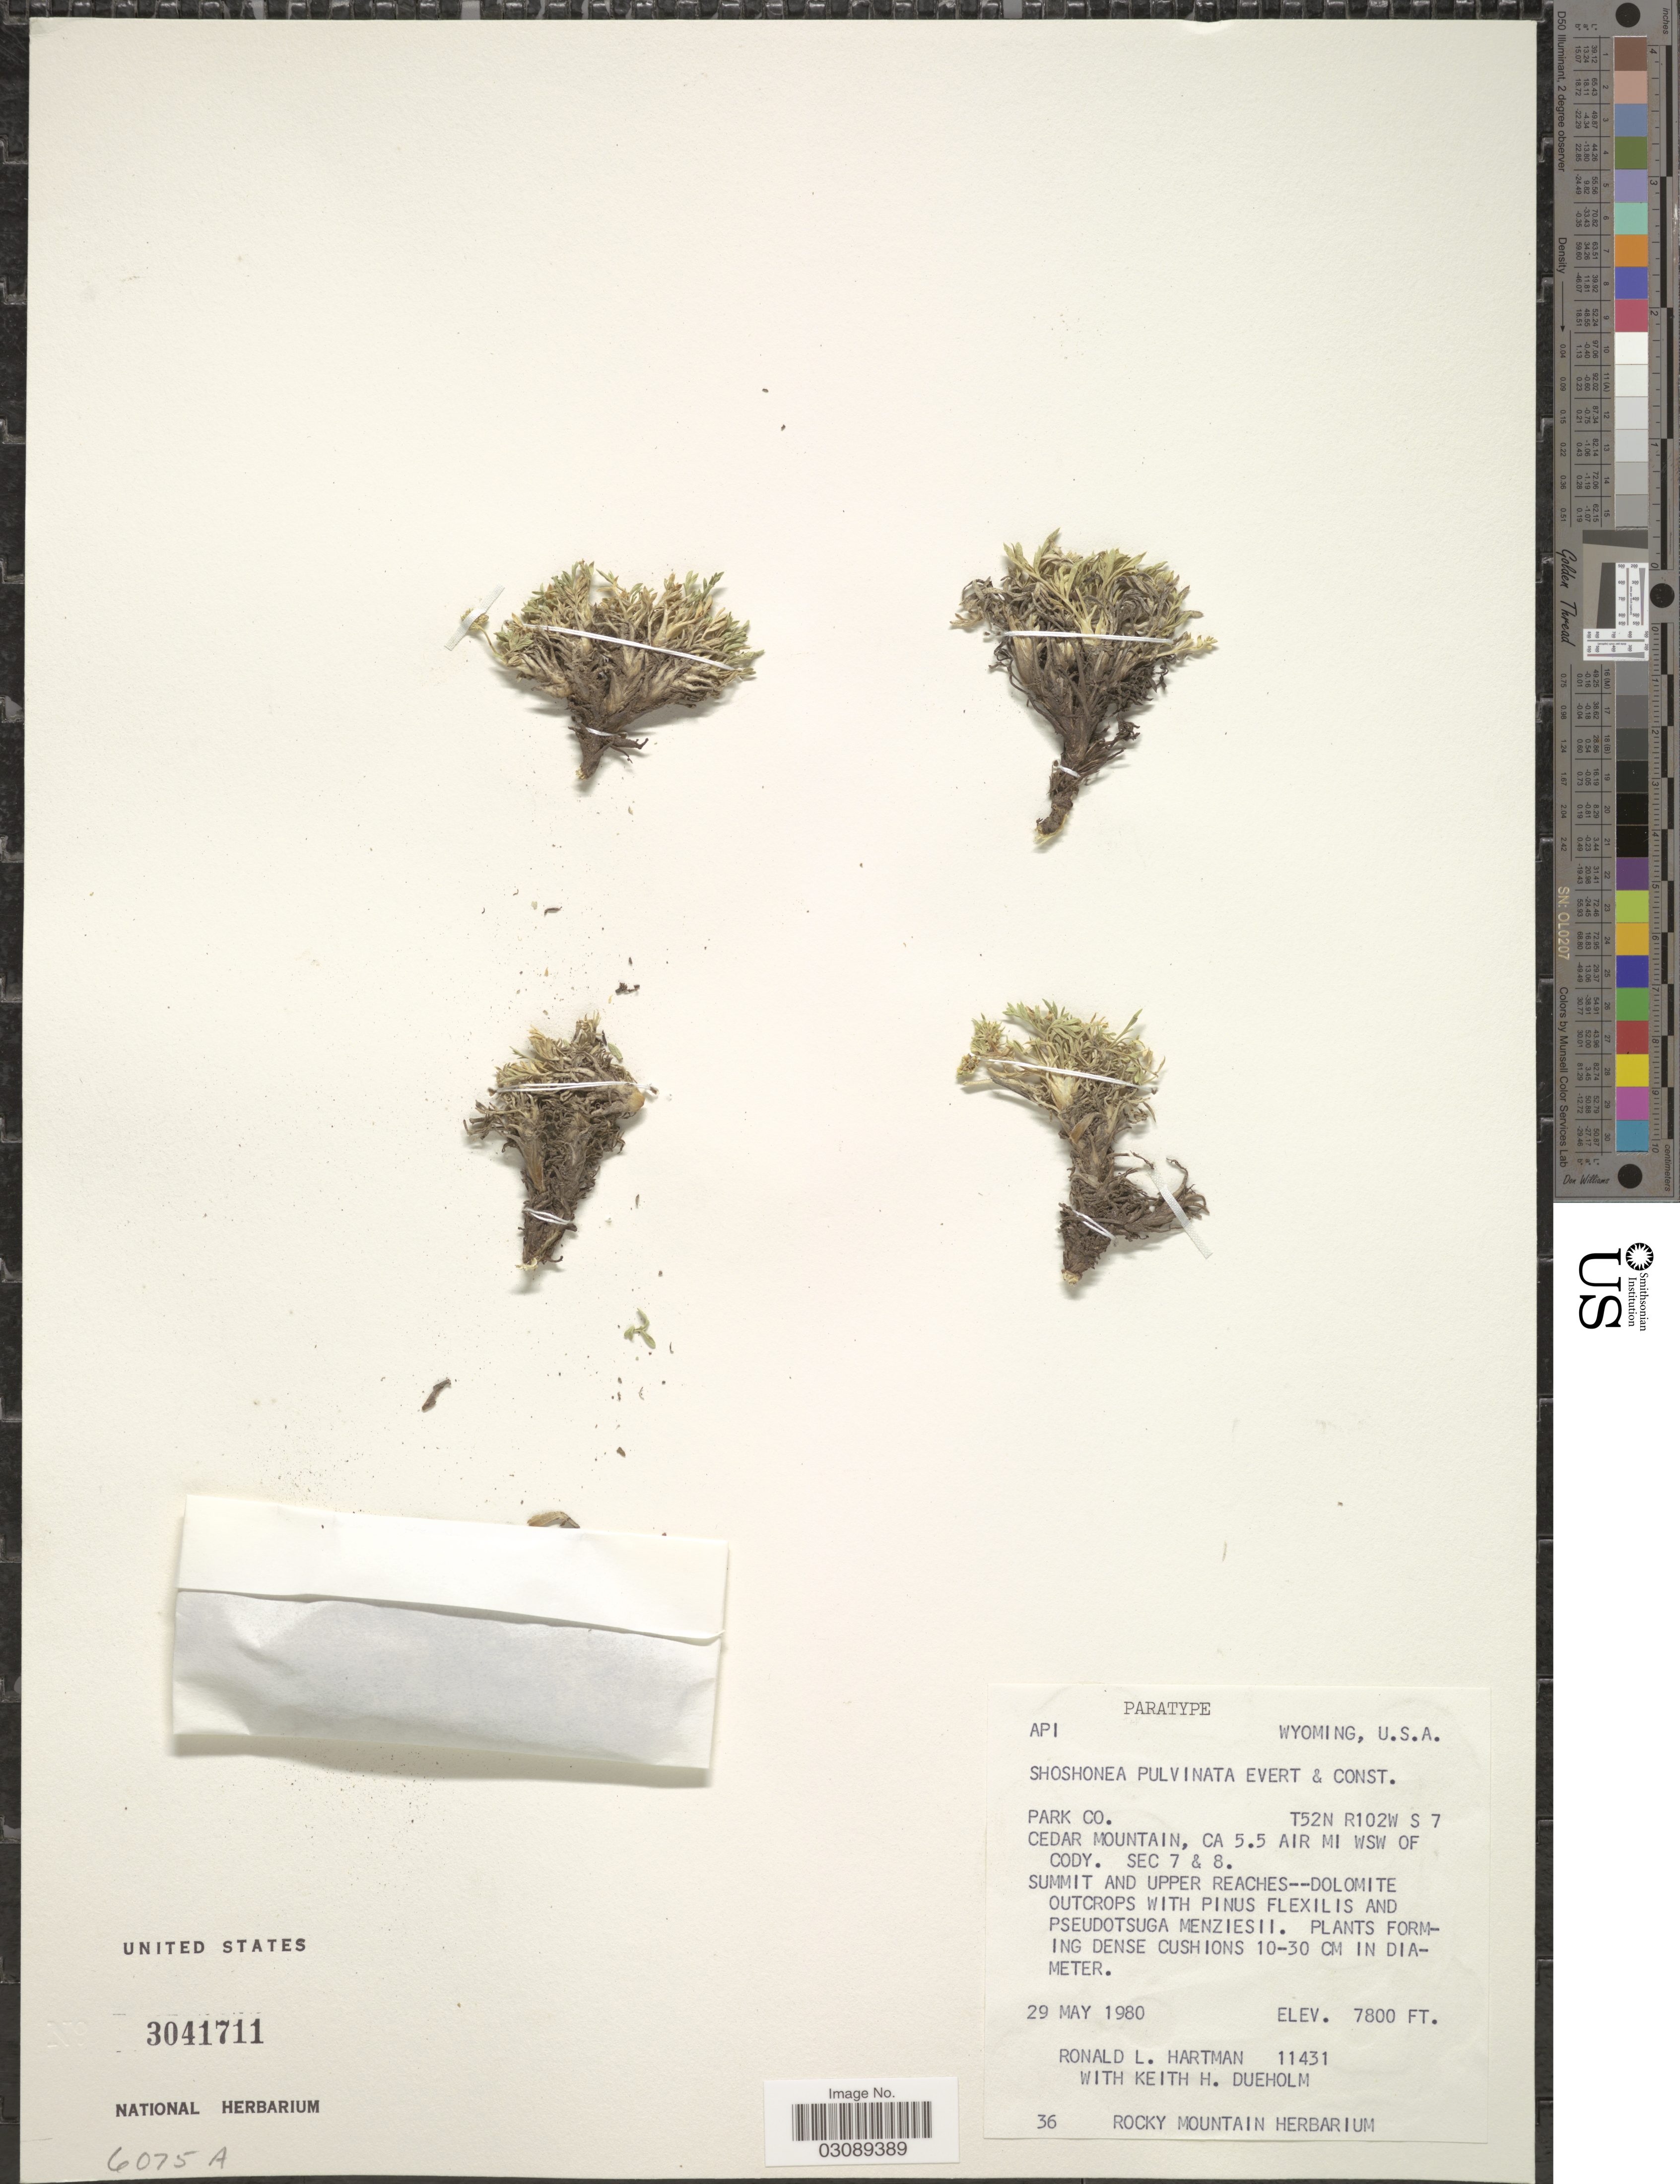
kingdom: Plantae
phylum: Tracheophyta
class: Magnoliopsida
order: Apiales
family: Apiaceae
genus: Shoshonea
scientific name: Shoshonea pulvinata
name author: Evert & Constance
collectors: R. L. Hartman & K. Dueholm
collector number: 11431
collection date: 1980-05-29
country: United States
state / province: Wyoming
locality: Park Co. Cedar Mountain, ca 5.5 air mi WSW of Cody. Sec 7 & 8. T52N R102W S 7.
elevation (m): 2377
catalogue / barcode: US 3041711